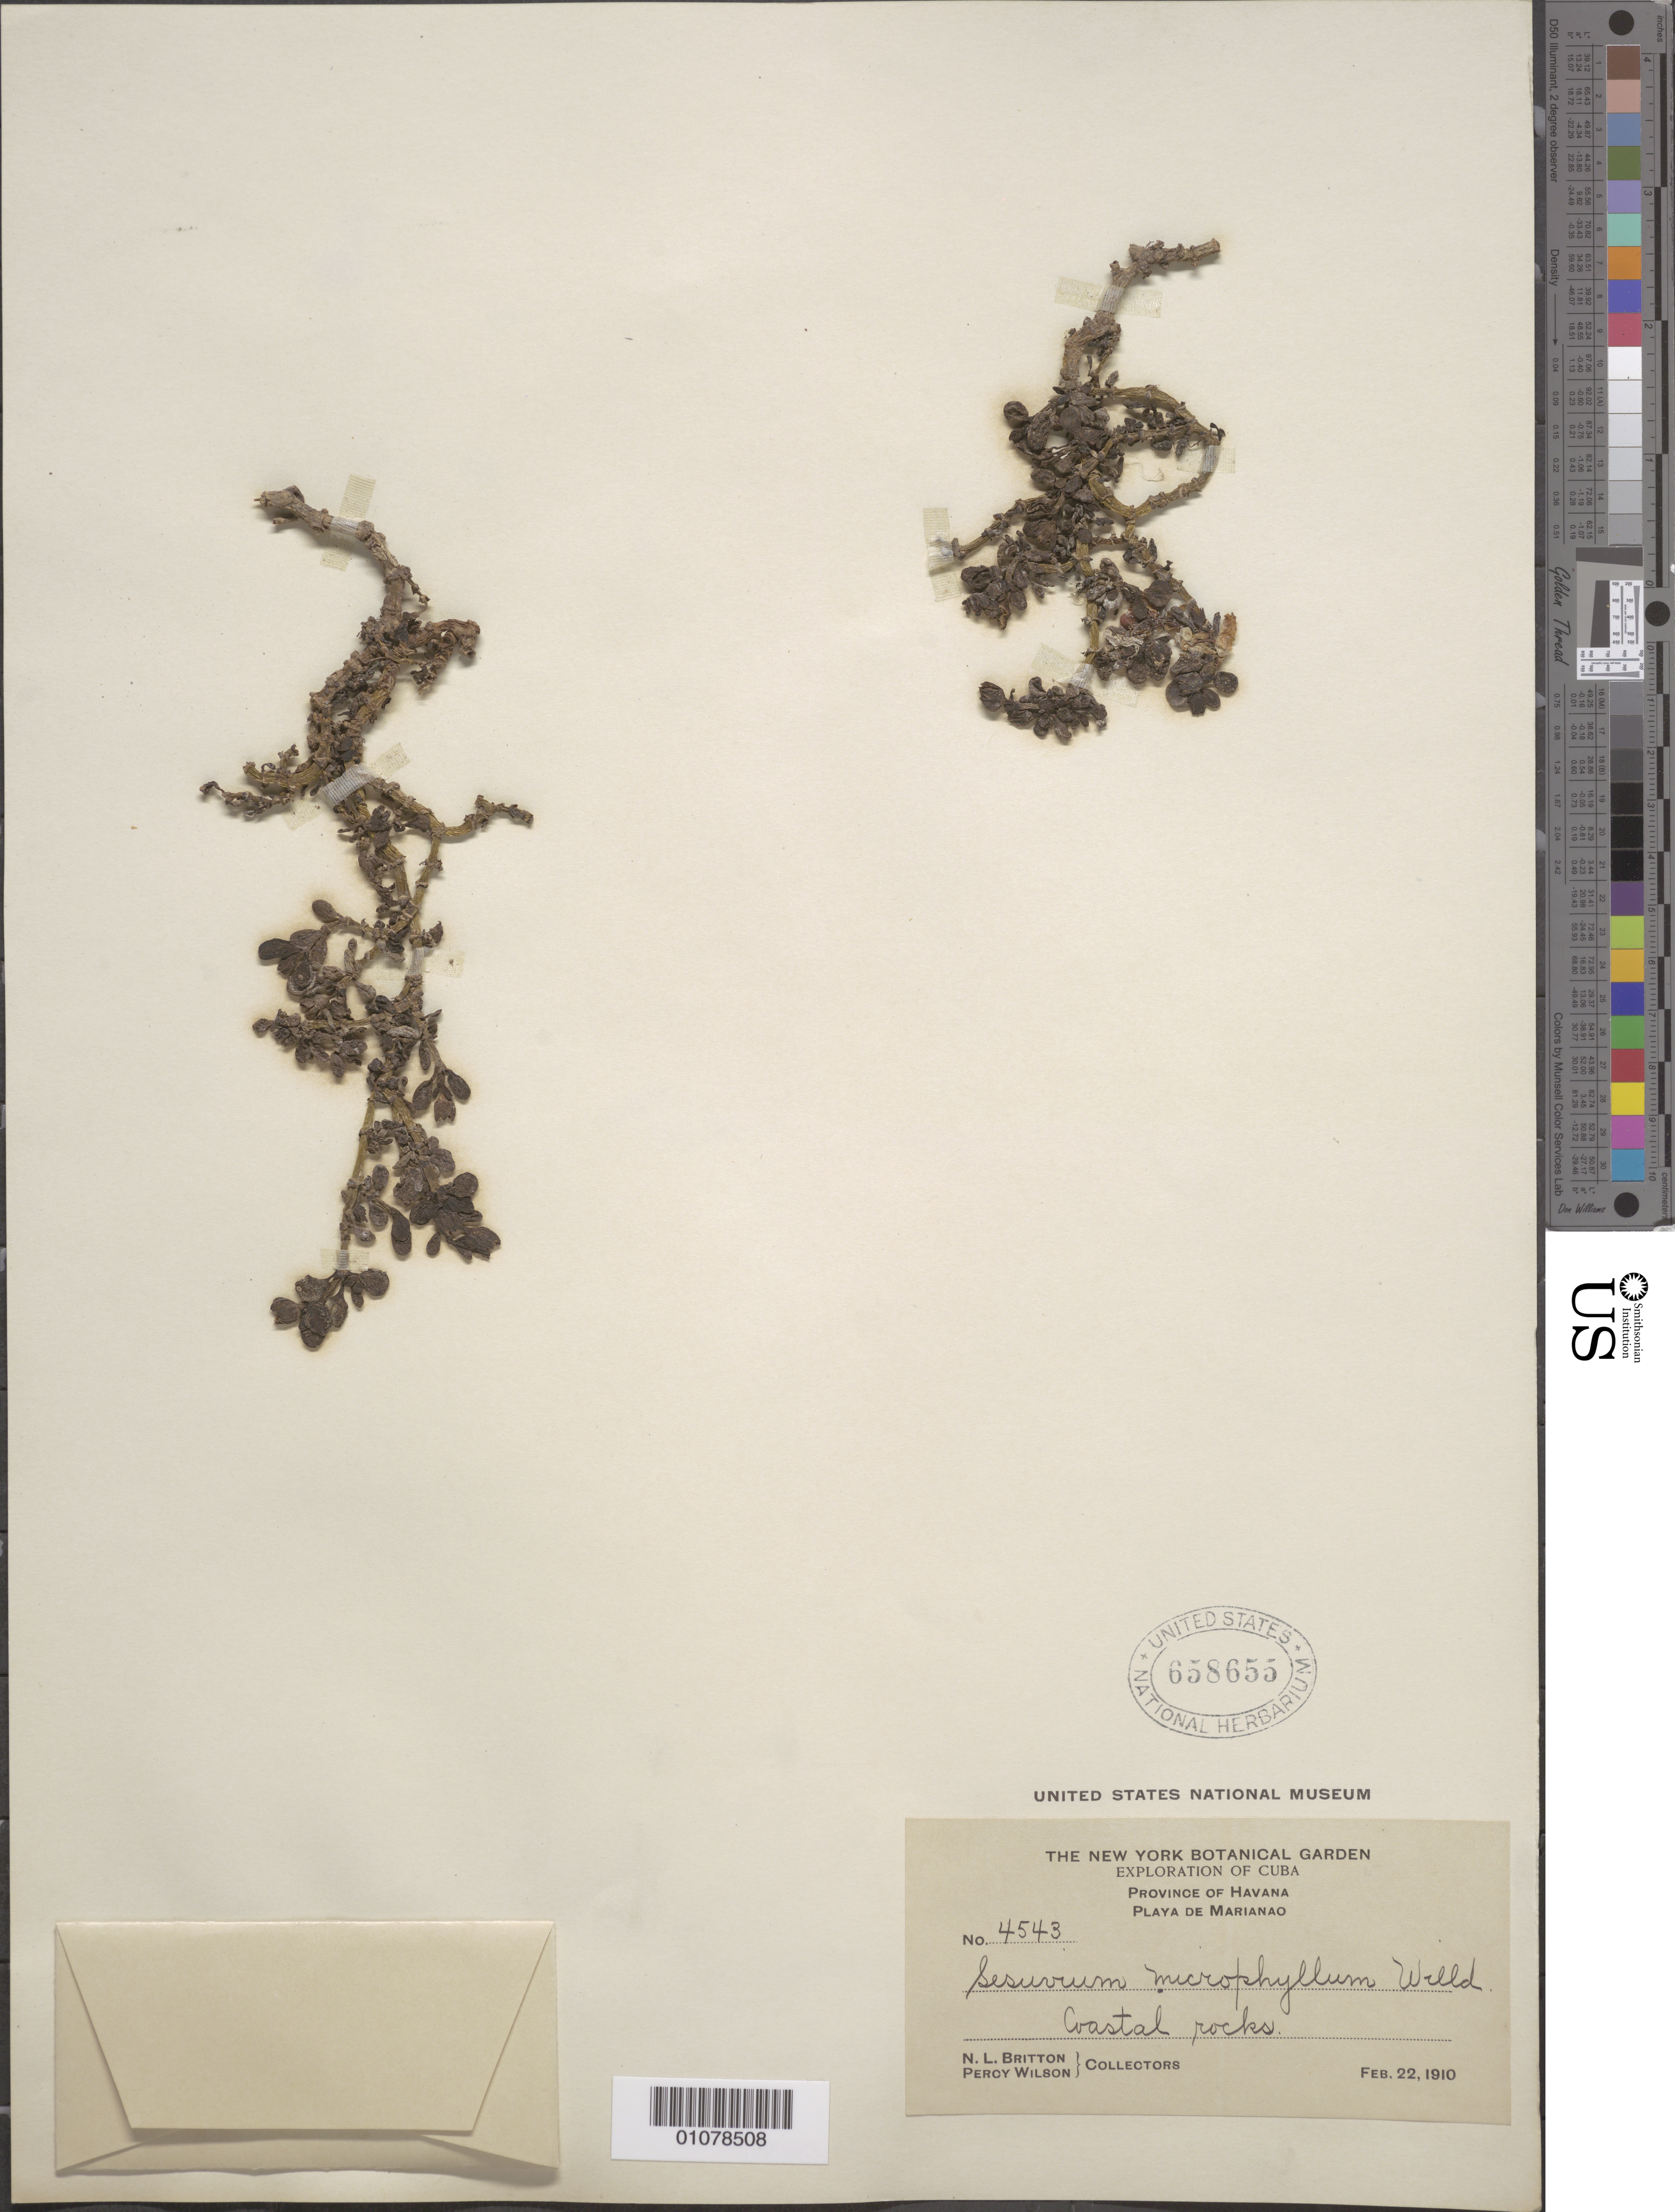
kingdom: Plantae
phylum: Tracheophyta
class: Magnoliopsida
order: Caryophyllales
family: Aizoaceae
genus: Sesuvium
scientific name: Sesuvium microphyllum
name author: Willd.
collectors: N. Britton & P. Wilson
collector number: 4543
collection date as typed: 22 Feb 1910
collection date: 1910-02-22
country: Cuba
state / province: La Habana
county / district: Municipio Playa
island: Cuba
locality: Playa de Marianao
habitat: Coastal rocks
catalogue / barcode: US 658655